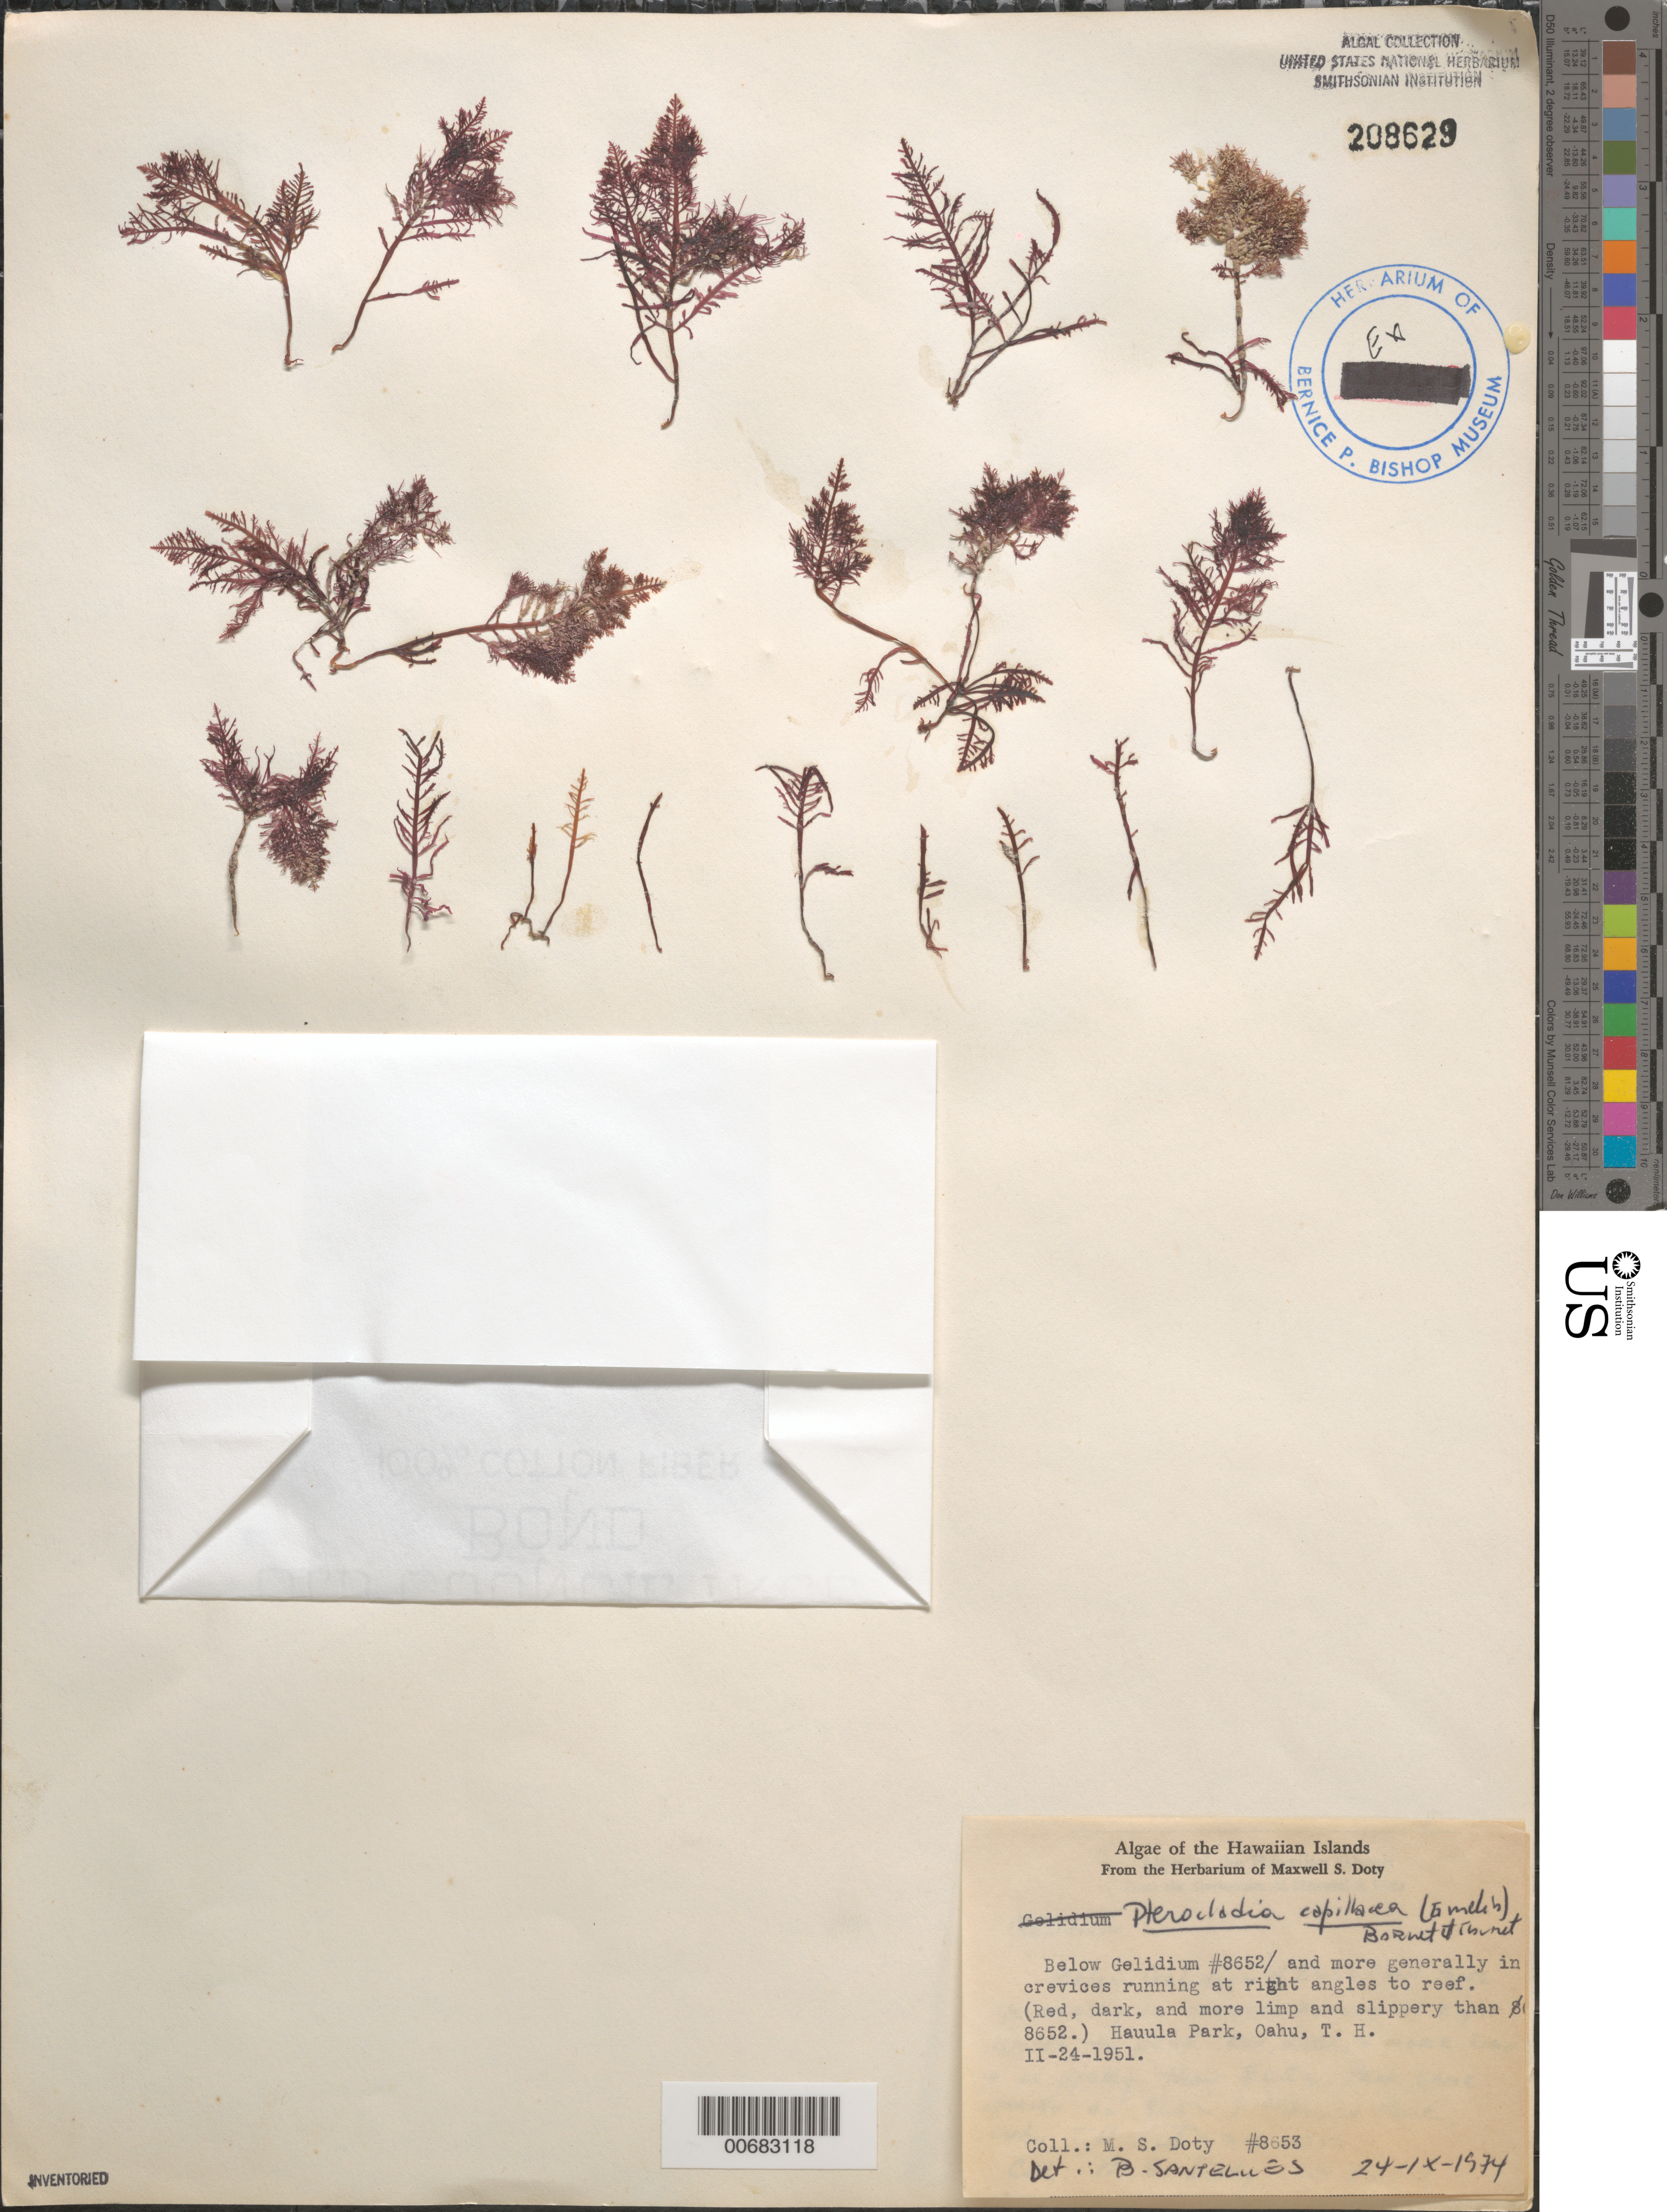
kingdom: Plantae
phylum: Rhodophyta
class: Florideophyceae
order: Gelidiales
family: Pterocladiaceae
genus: Pterocladiella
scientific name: Pterocladiella capillacea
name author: (S.G. Gmel.) Santelices & Hommers.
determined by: Algae name updating Project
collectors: M. S. Doty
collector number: MSD 8653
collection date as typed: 24 Feb 1951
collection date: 1951-02-24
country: United States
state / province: Hawaii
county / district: Honolulu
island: Oahu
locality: Hauula Park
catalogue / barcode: US 208629